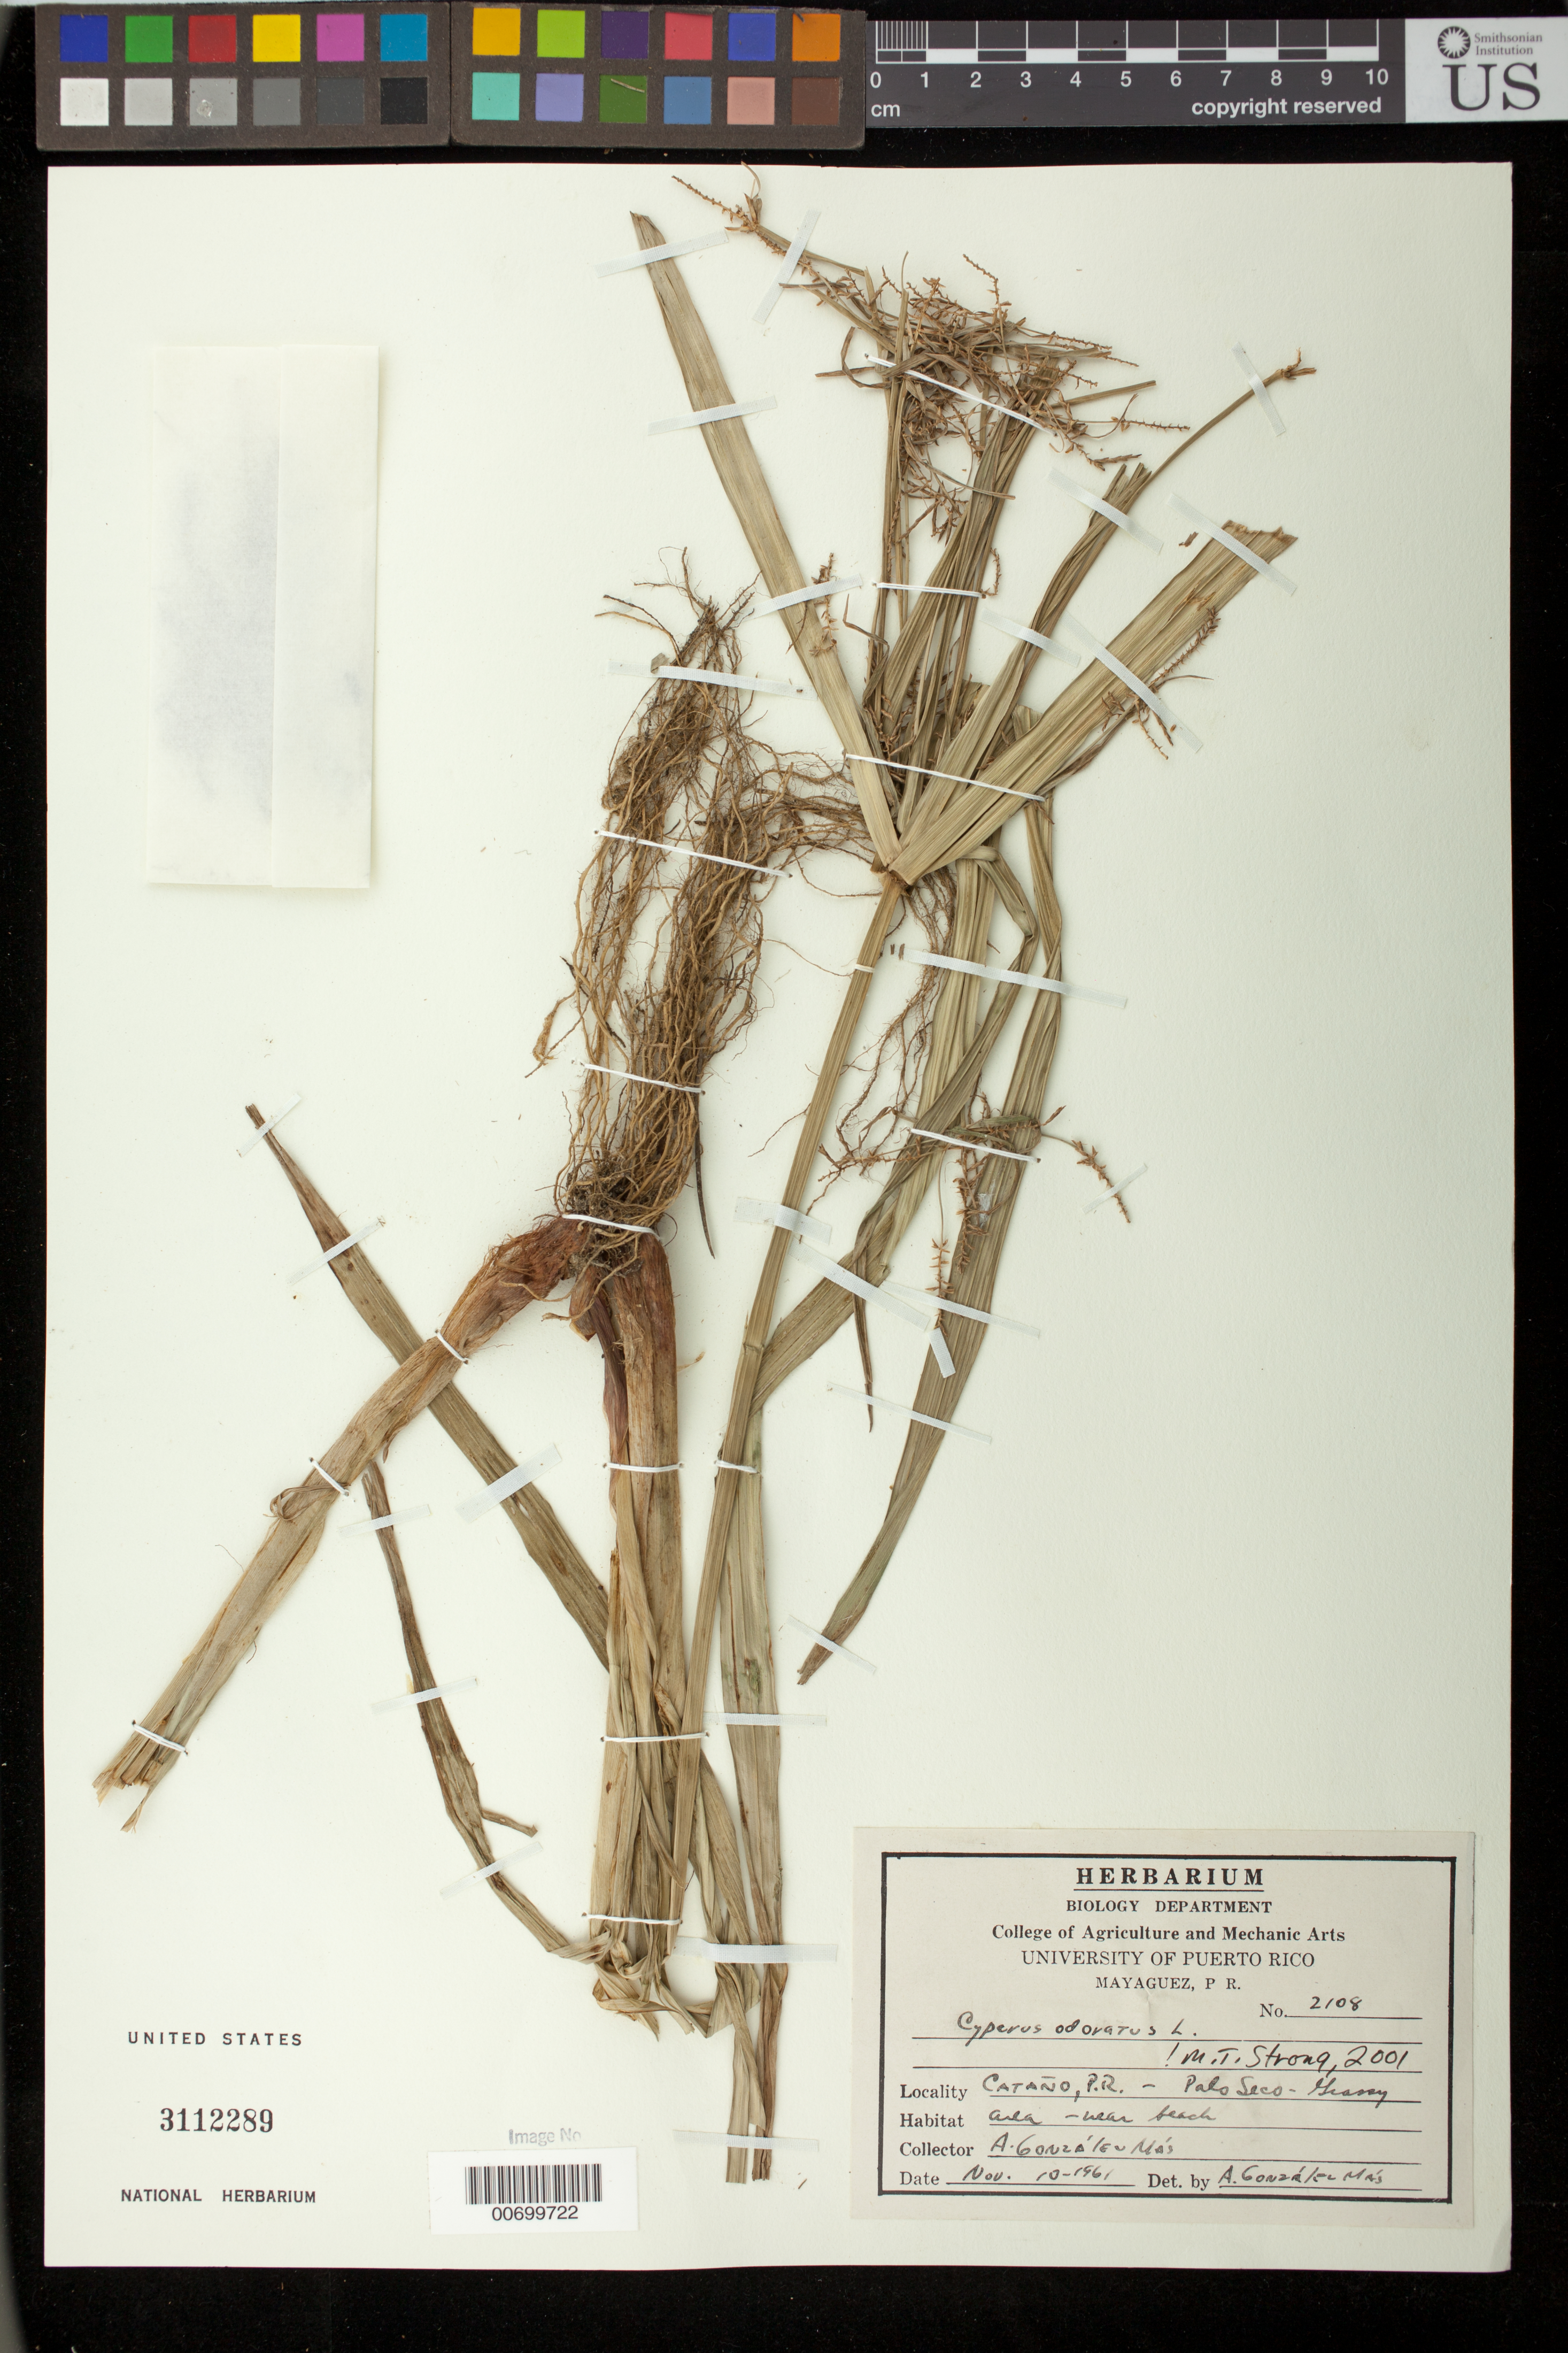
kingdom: Plantae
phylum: Tracheophyta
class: Liliopsida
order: Poales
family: Cyperaceae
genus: Cyperus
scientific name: Cyperus odoratus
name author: L.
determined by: Strong, M. T., (US), Smithsonian Institution - National Museum of Natural History (UNITED STATES)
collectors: A. González Más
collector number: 2108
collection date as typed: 10 Nov 1961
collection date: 1961-11-10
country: Puerto Rico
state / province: Cataño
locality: Cataño: Palo Seco.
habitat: Grassy area near beach.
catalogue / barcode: US 3112289